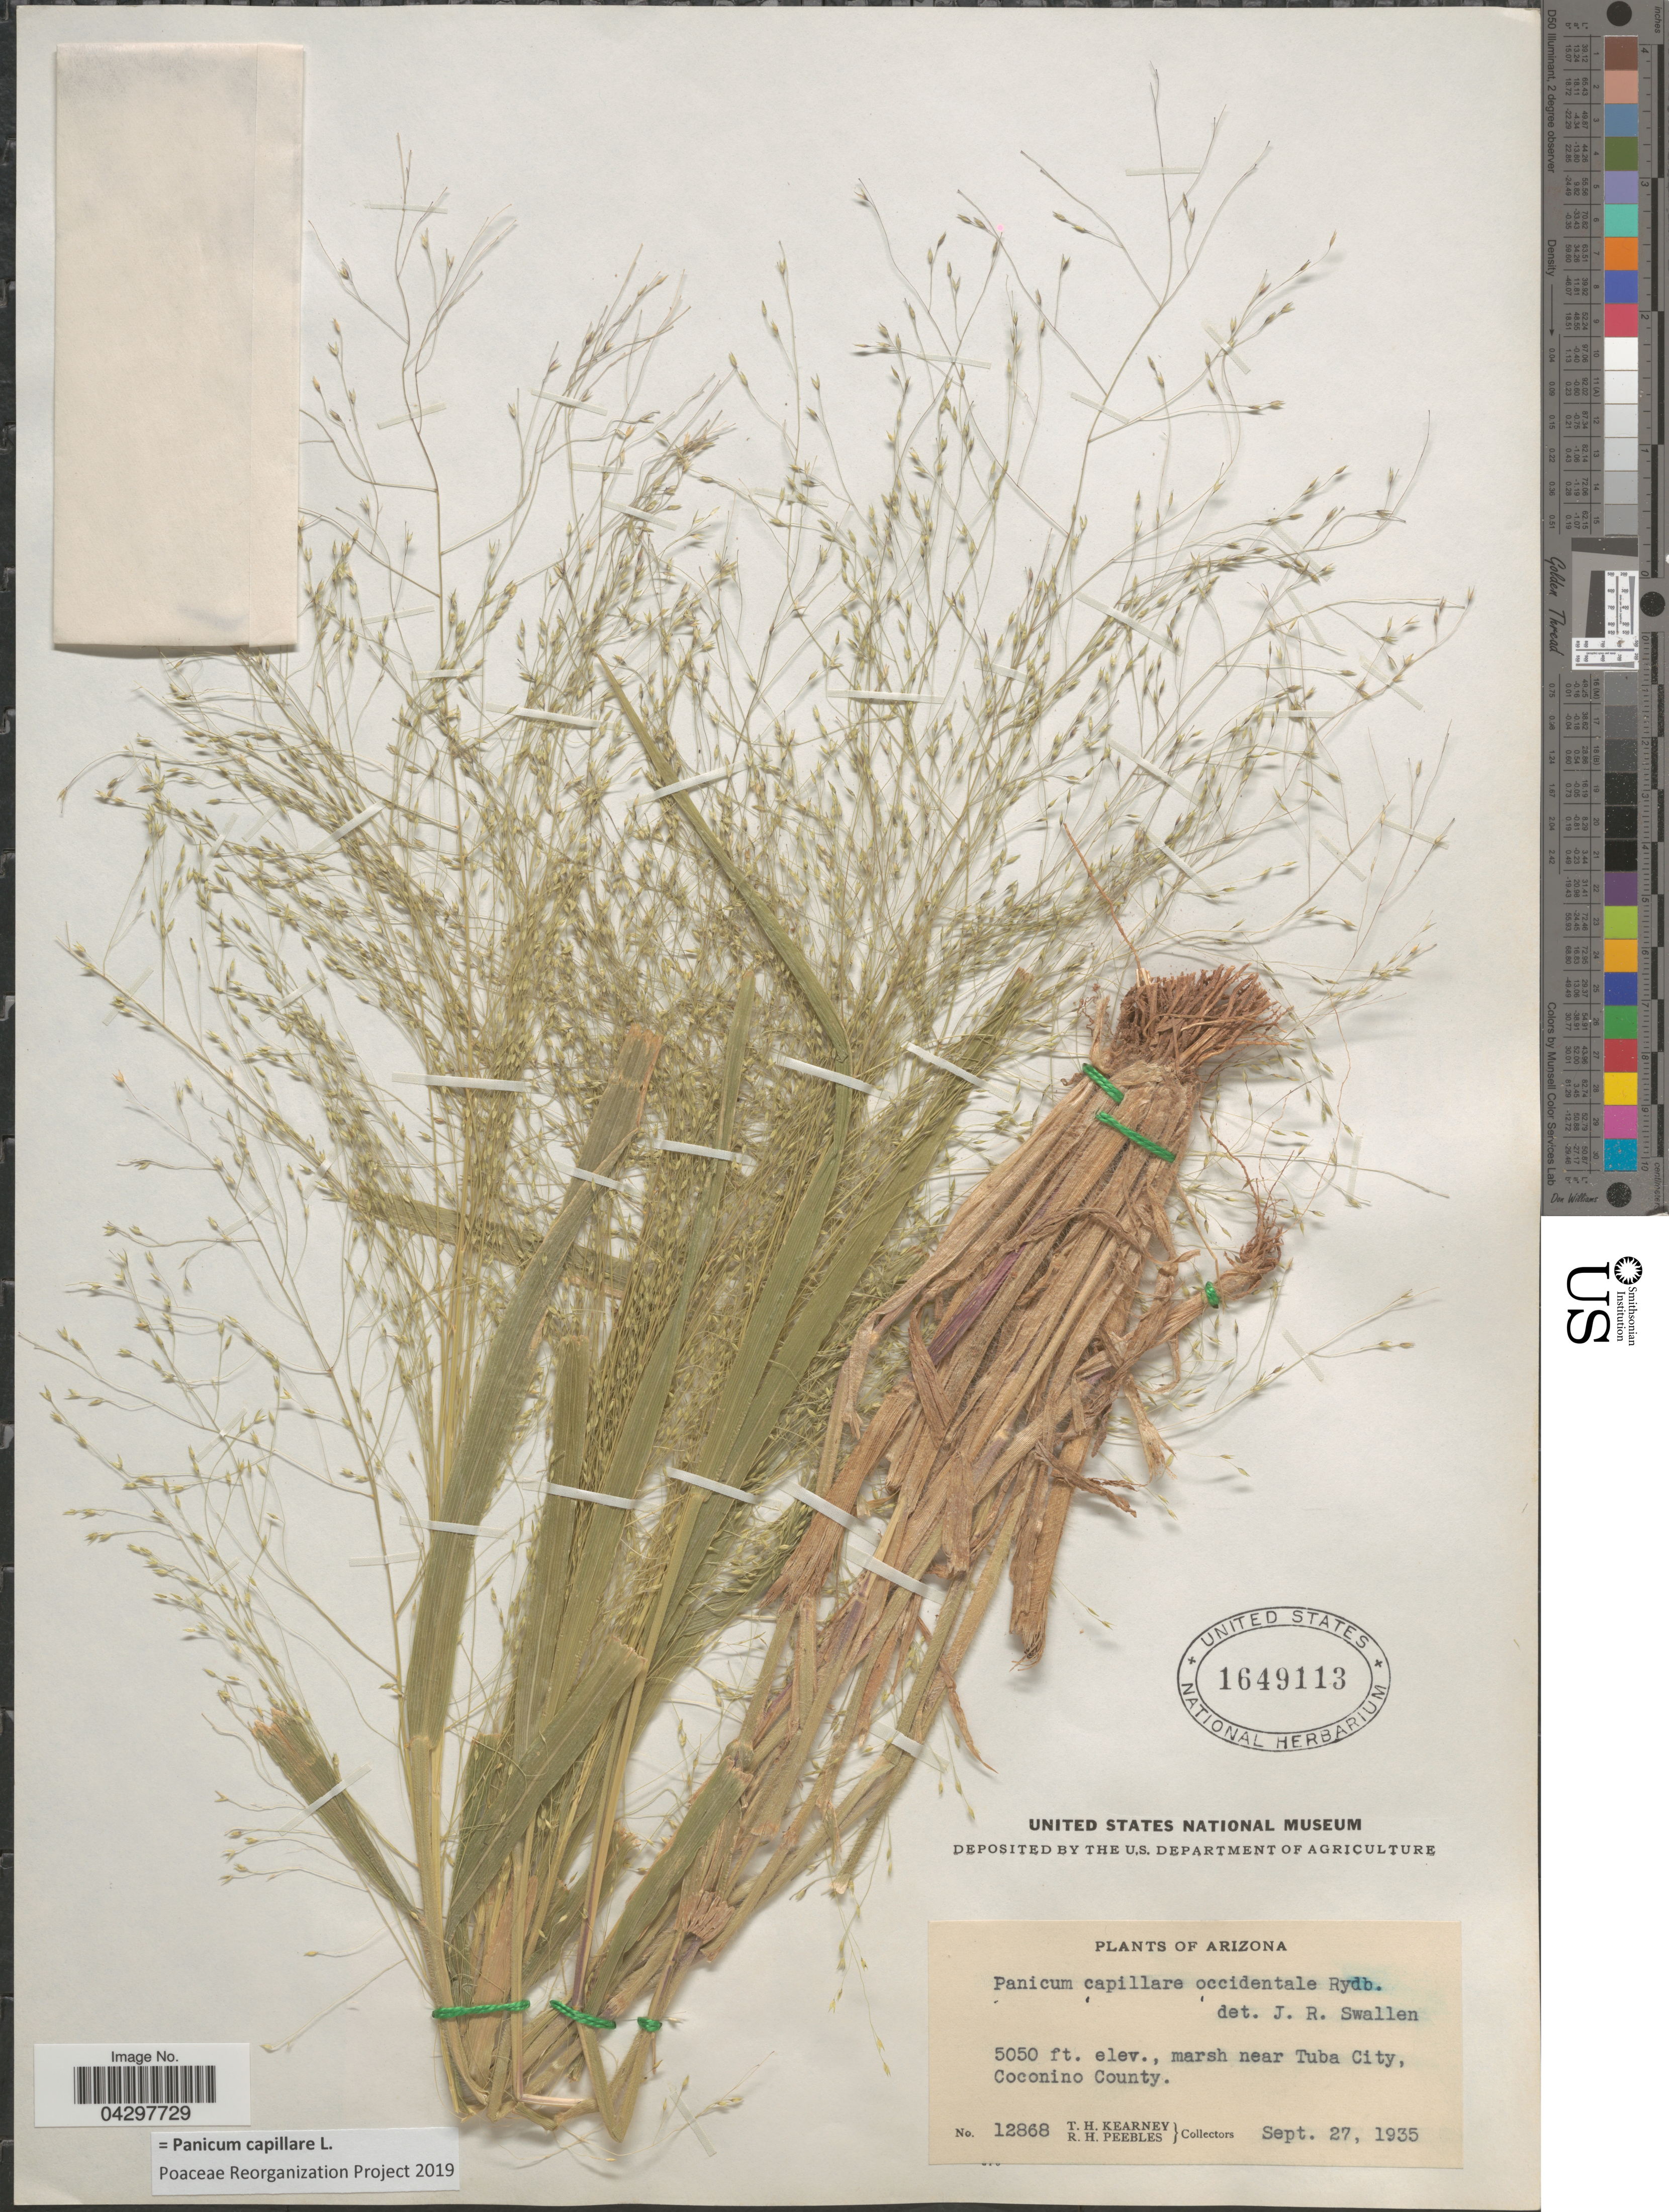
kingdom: Plantae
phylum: Tracheophyta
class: Liliopsida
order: Poales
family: Poaceae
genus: Panicum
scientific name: Panicum capillare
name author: L.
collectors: T. H. Kearney & R. H. Peebles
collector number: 12868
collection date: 1935-09-27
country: United States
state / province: Arizona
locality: Marsh near Tuba City, Coconino County.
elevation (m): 1539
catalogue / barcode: US 1649113